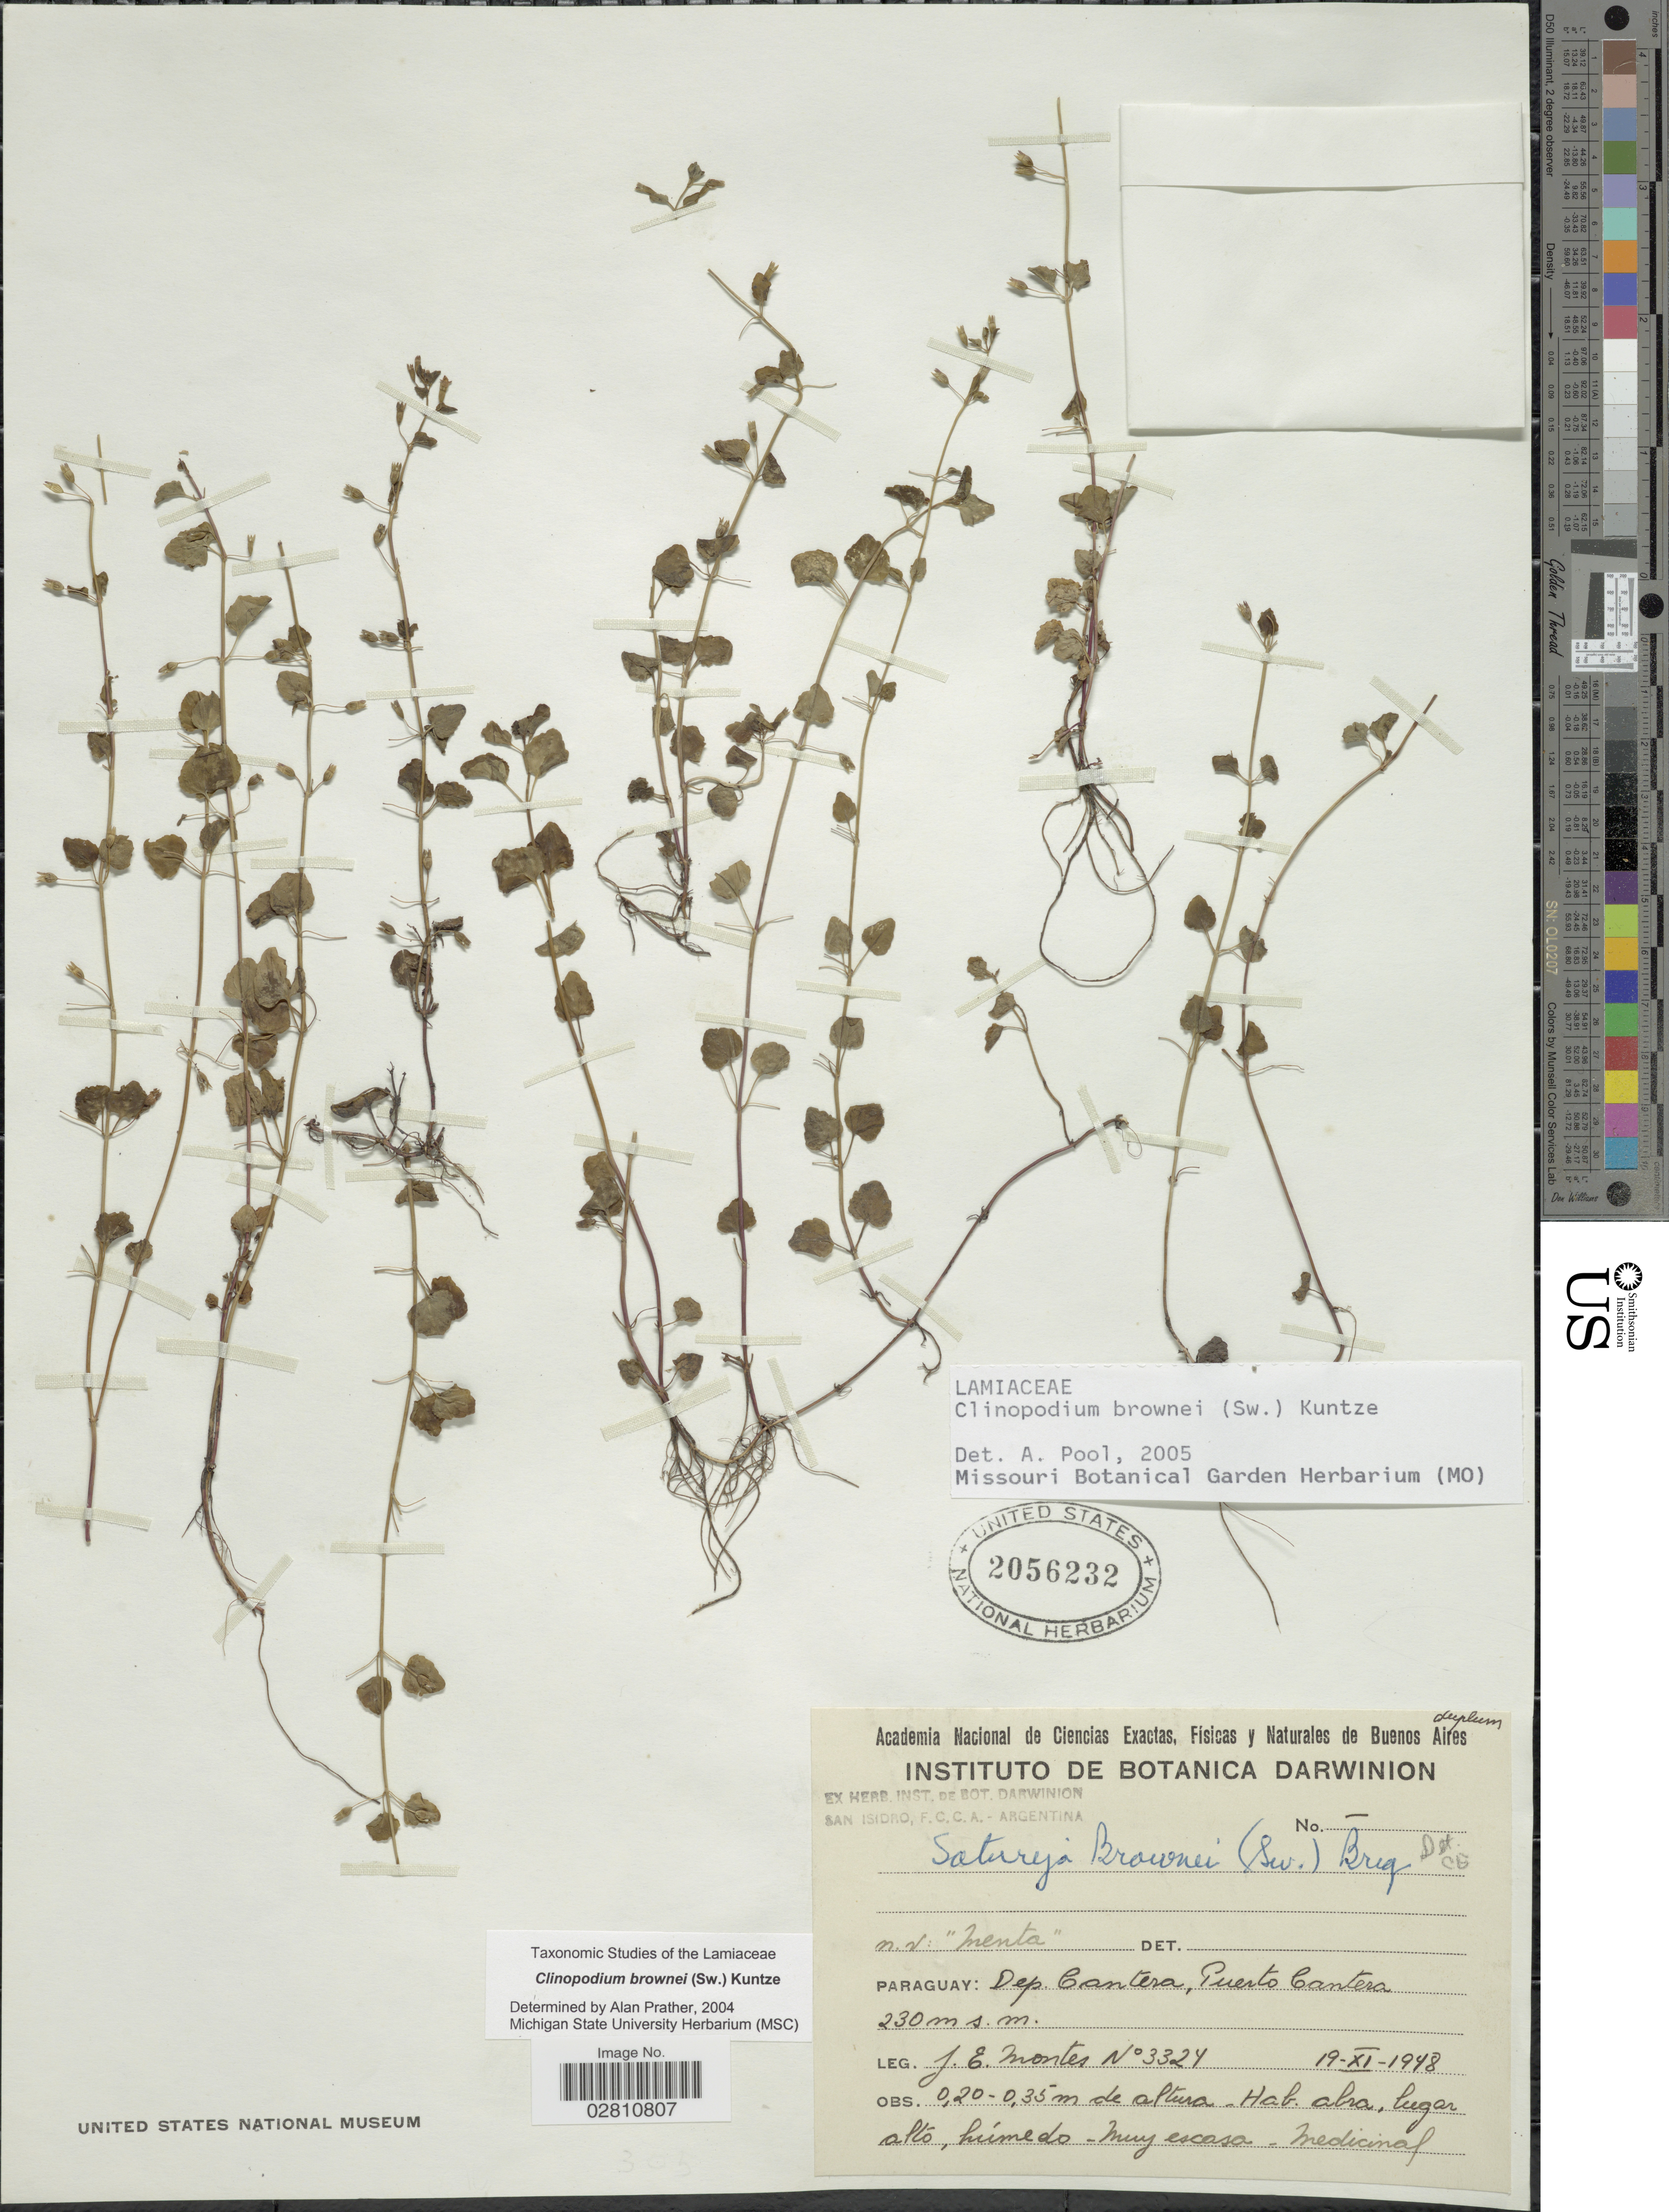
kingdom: Plantae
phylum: Tracheophyta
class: Magnoliopsida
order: Lamiales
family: Lamiaceae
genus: Clinopodium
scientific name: Clinopodium brownei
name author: (Sw.) Kuntze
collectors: J. E. Montes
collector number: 3324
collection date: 1948-11-19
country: Paraguay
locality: Dep. Cantera, Puerto Cantera.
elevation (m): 230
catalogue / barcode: US 2056232